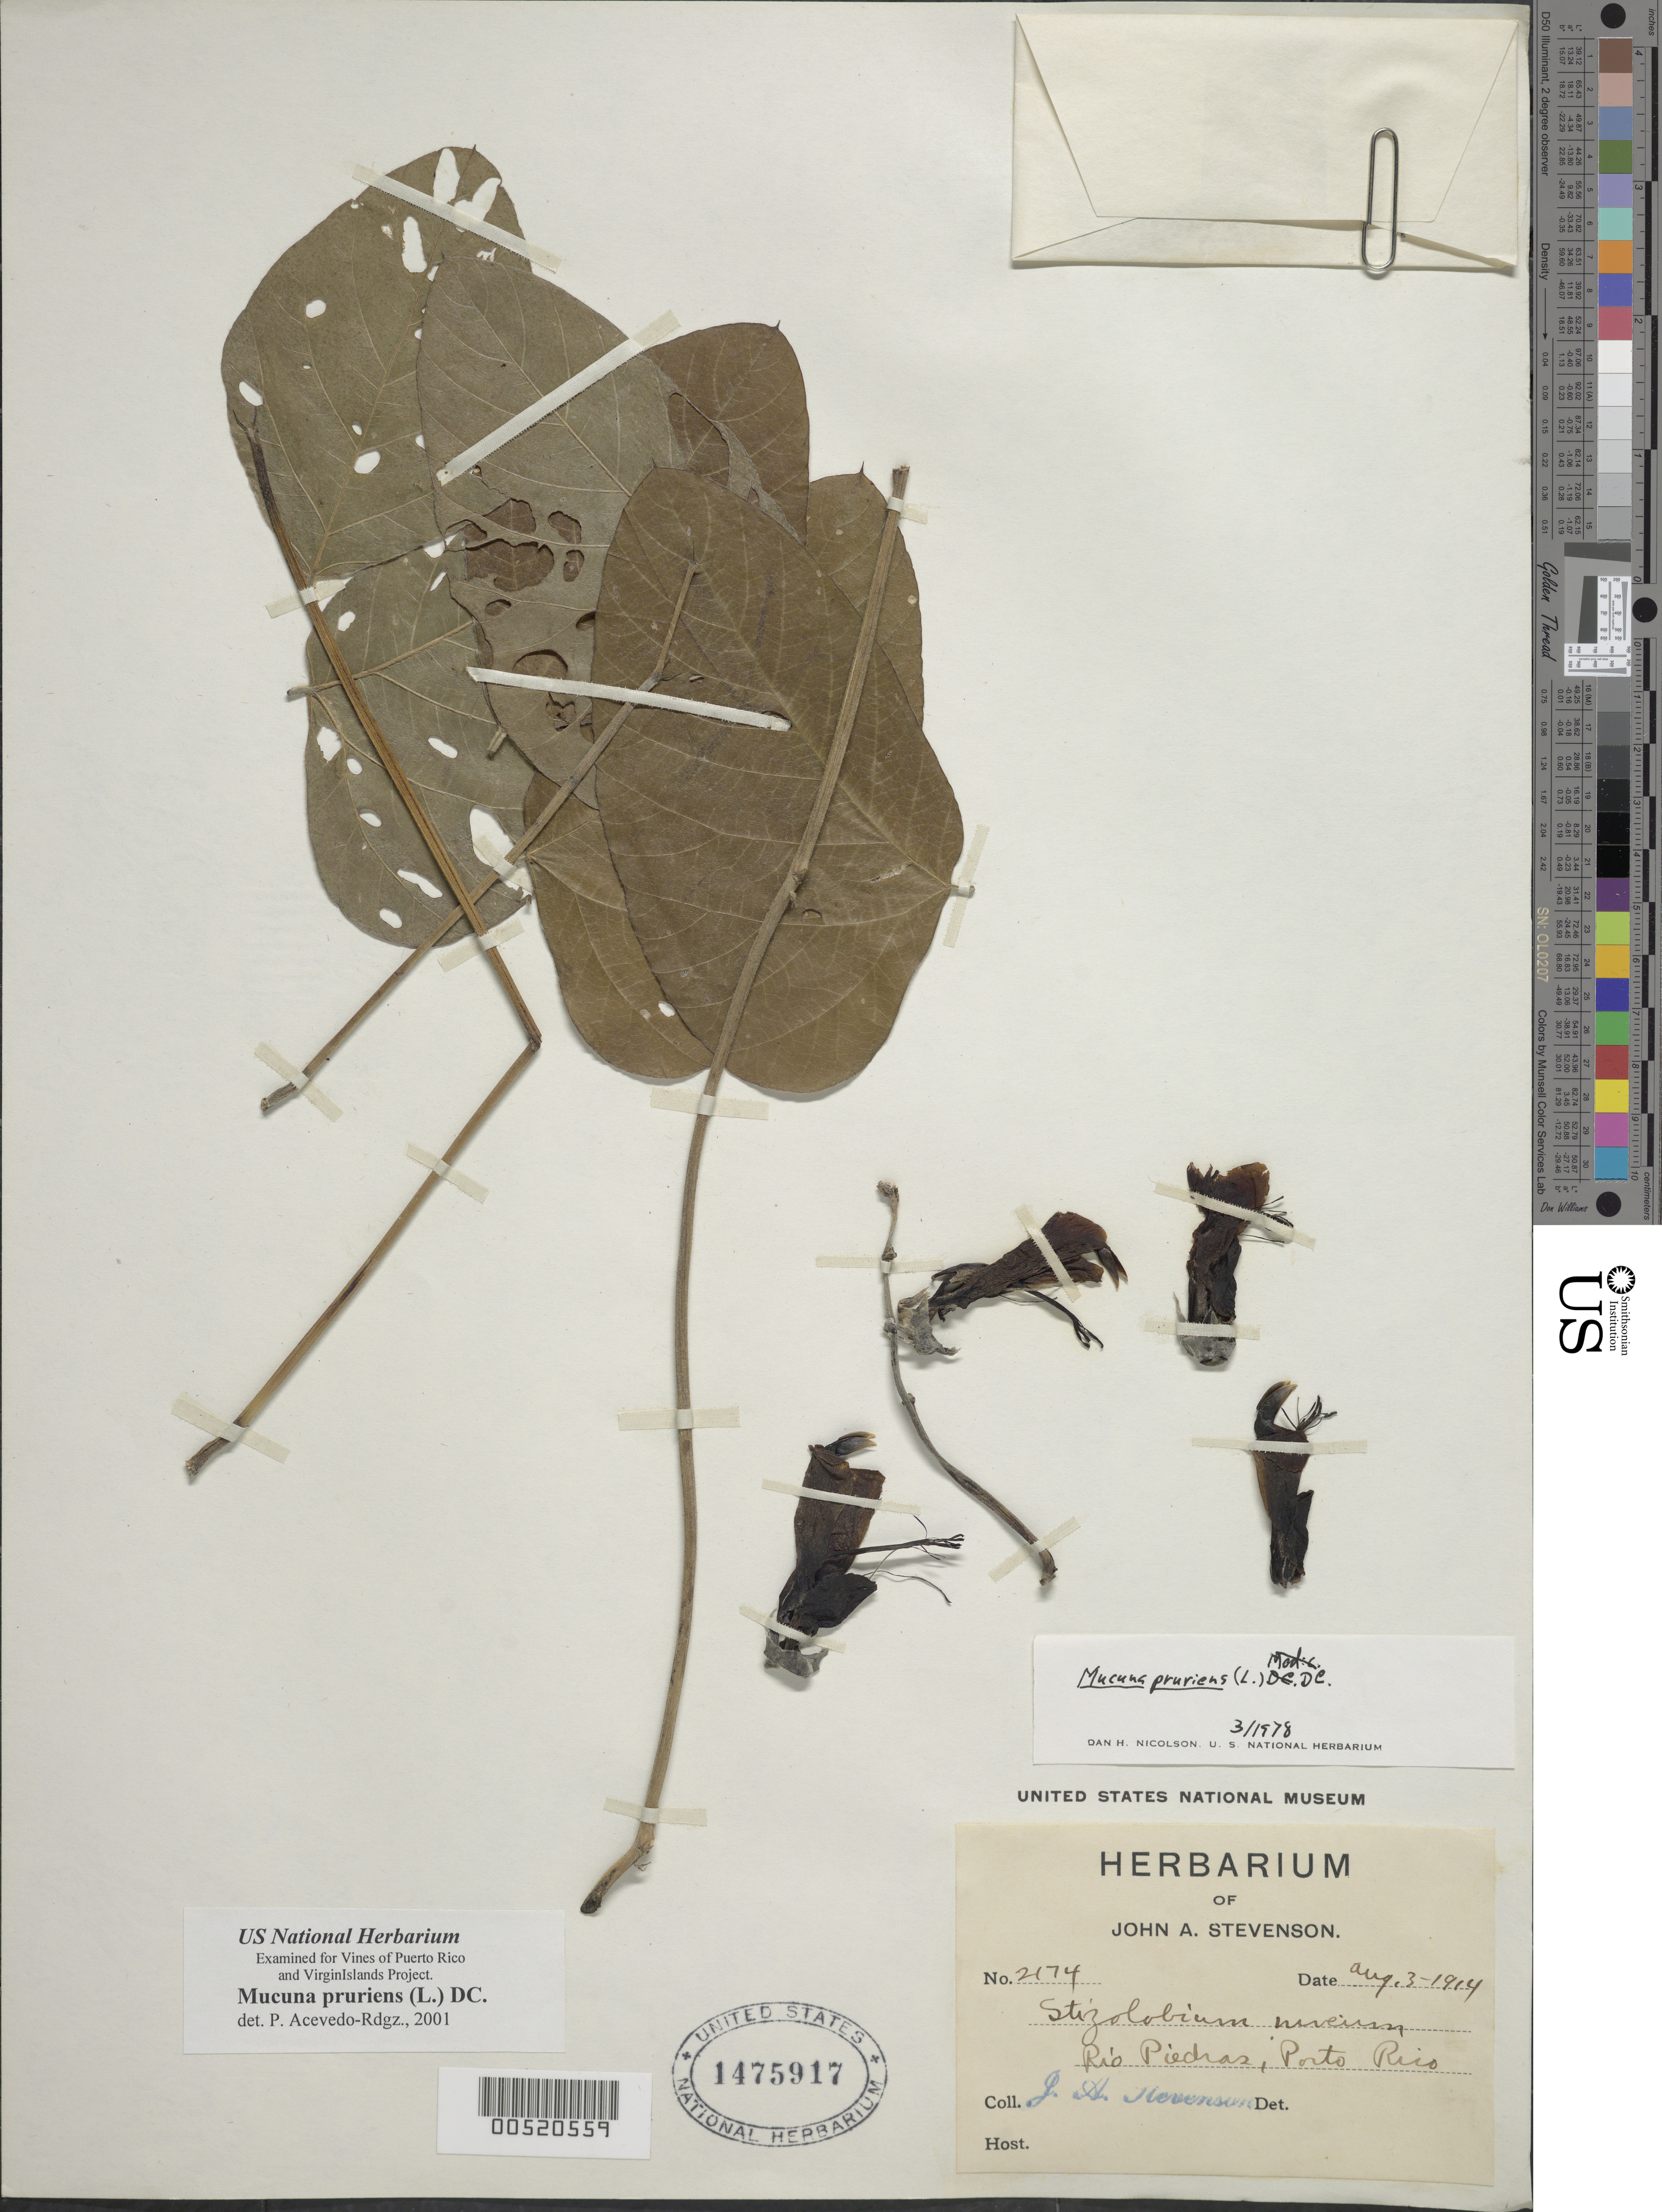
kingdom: Plantae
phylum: Tracheophyta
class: Magnoliopsida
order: Fabales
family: Fabaceae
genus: Mucuna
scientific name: Mucuna pruriens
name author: (L.) DC.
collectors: J. Stevenson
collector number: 2174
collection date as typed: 03 Aug 1914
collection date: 1914-08-03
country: Puerto Rico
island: Greater Antilles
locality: Rio Piedras.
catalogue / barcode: US 1475917